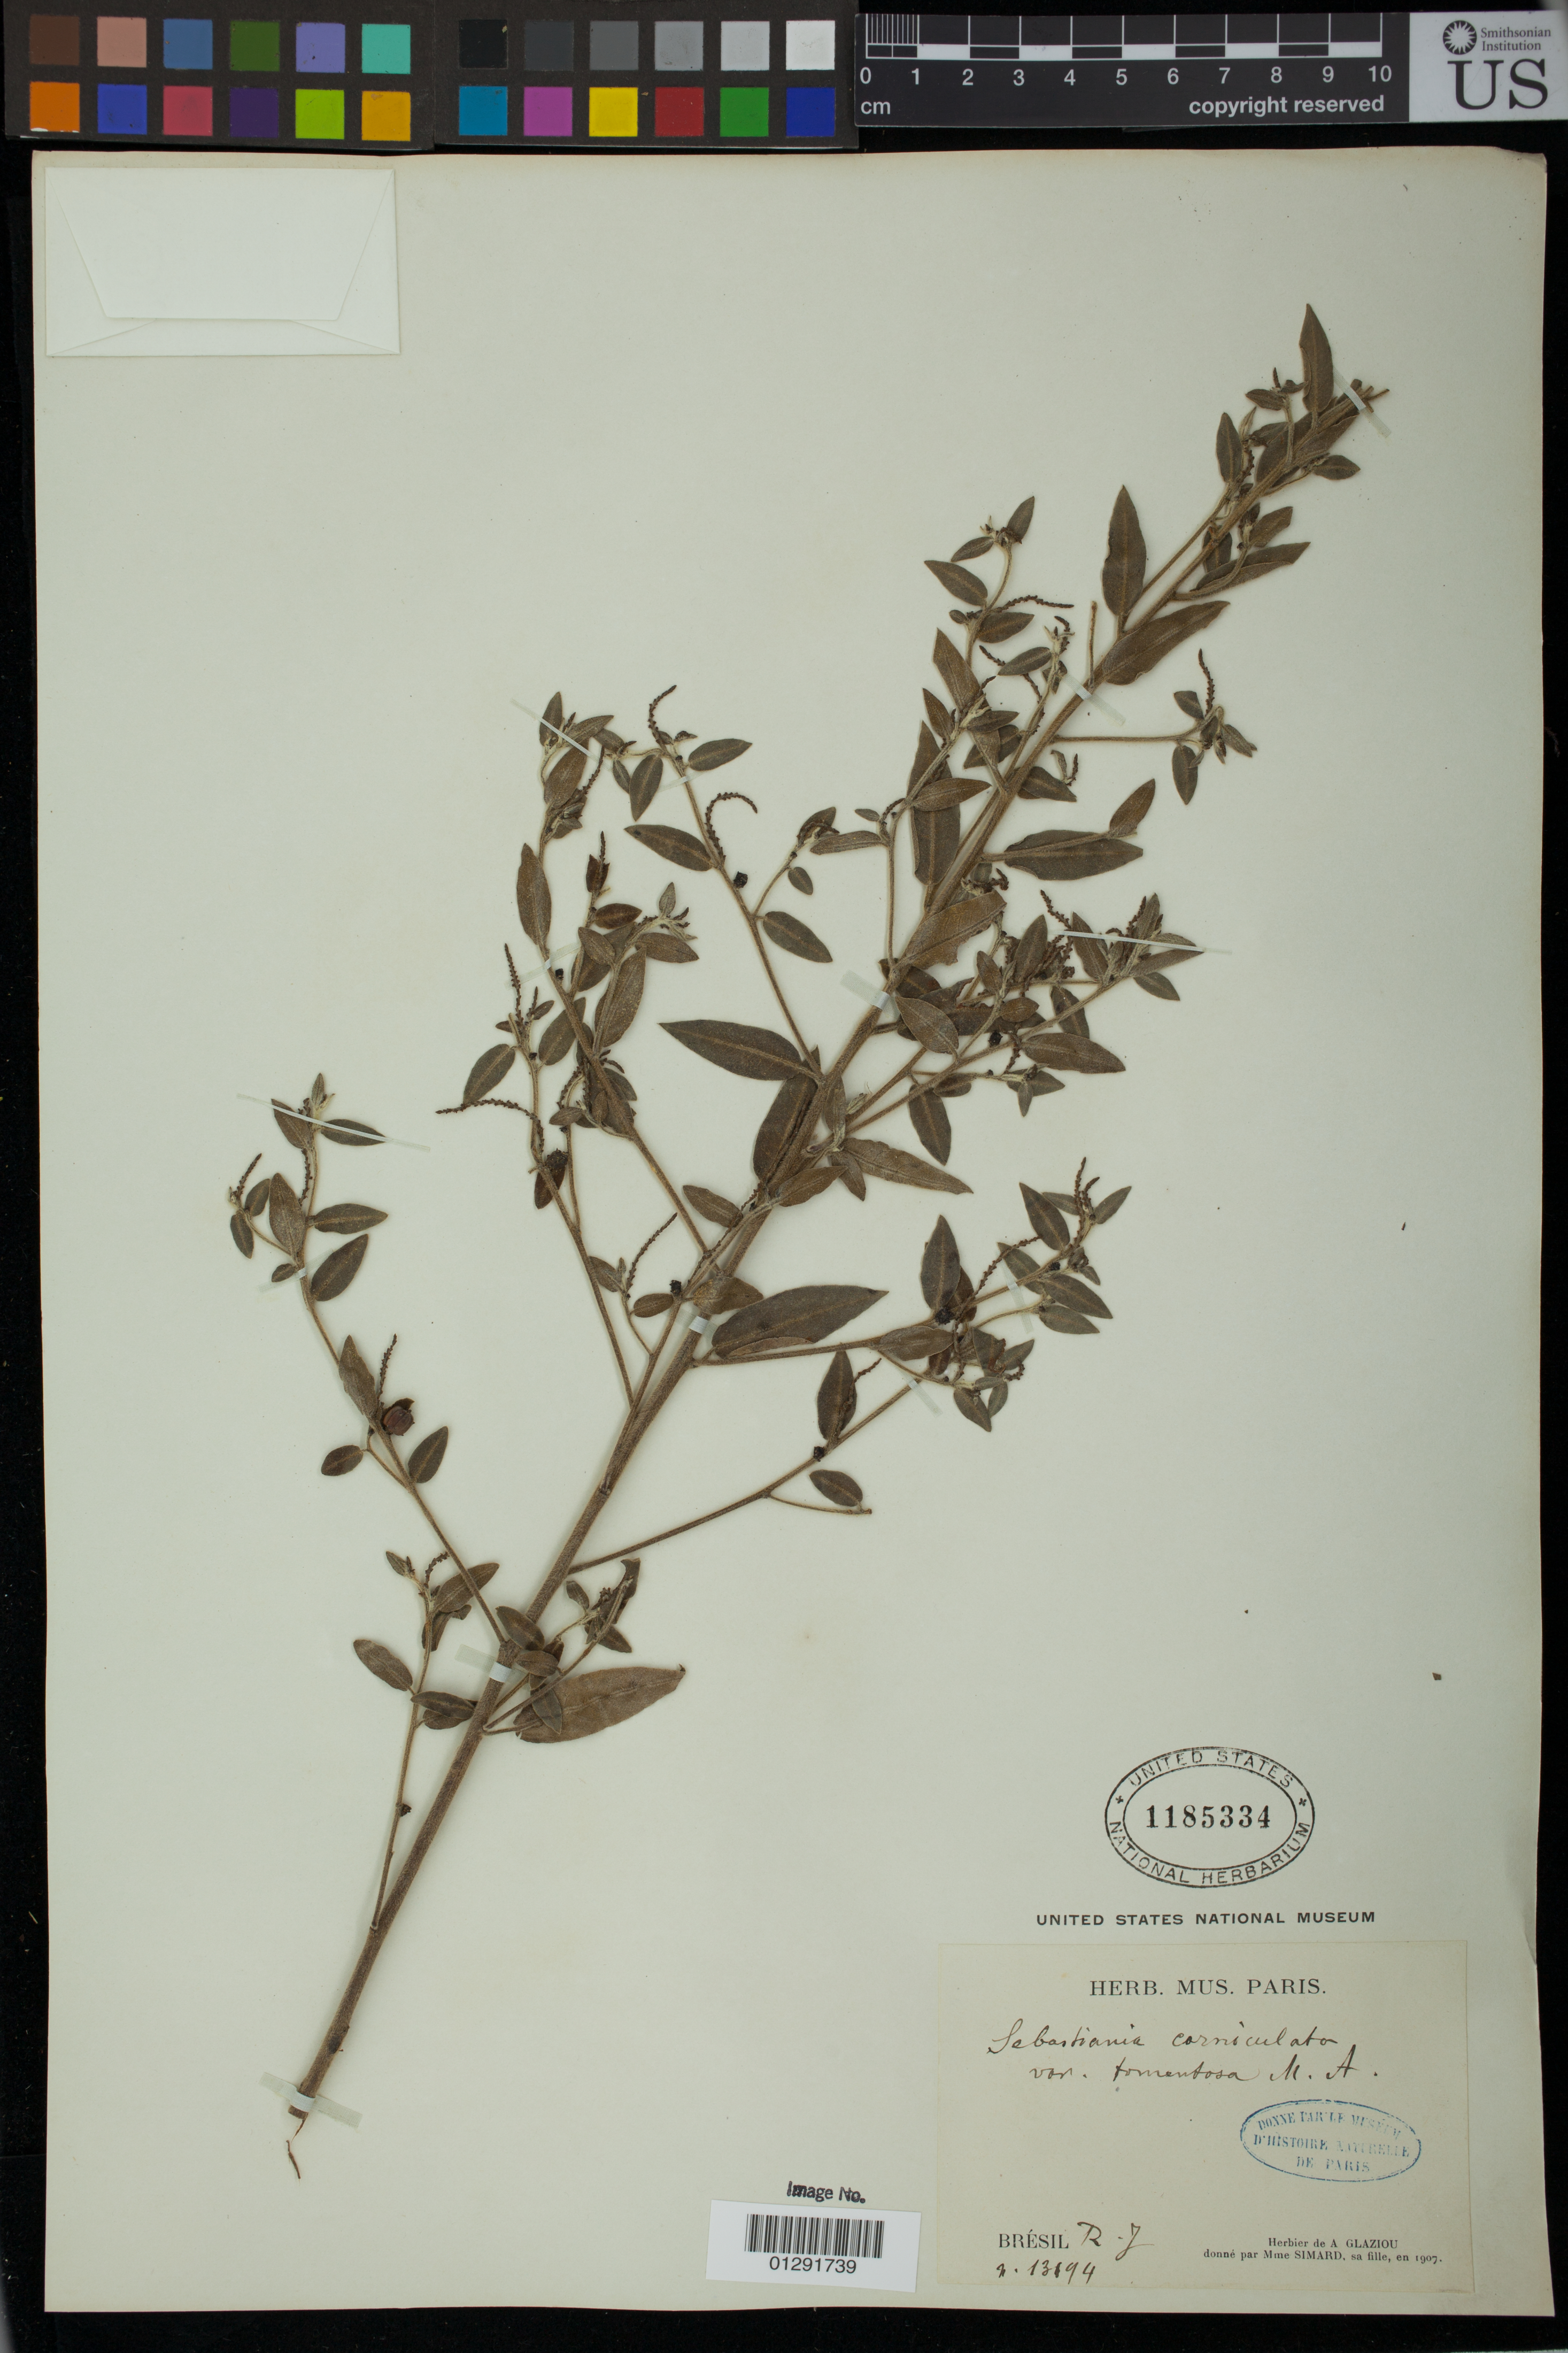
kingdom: Plantae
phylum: Tracheophyta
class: Magnoliopsida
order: Malpighiales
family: Euphorbiaceae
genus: Sebastiania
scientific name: Sebastiania hispida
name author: (Mart.) Pax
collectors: A. F. M. Glaziou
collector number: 13194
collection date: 1907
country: Brazil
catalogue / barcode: US 1185334